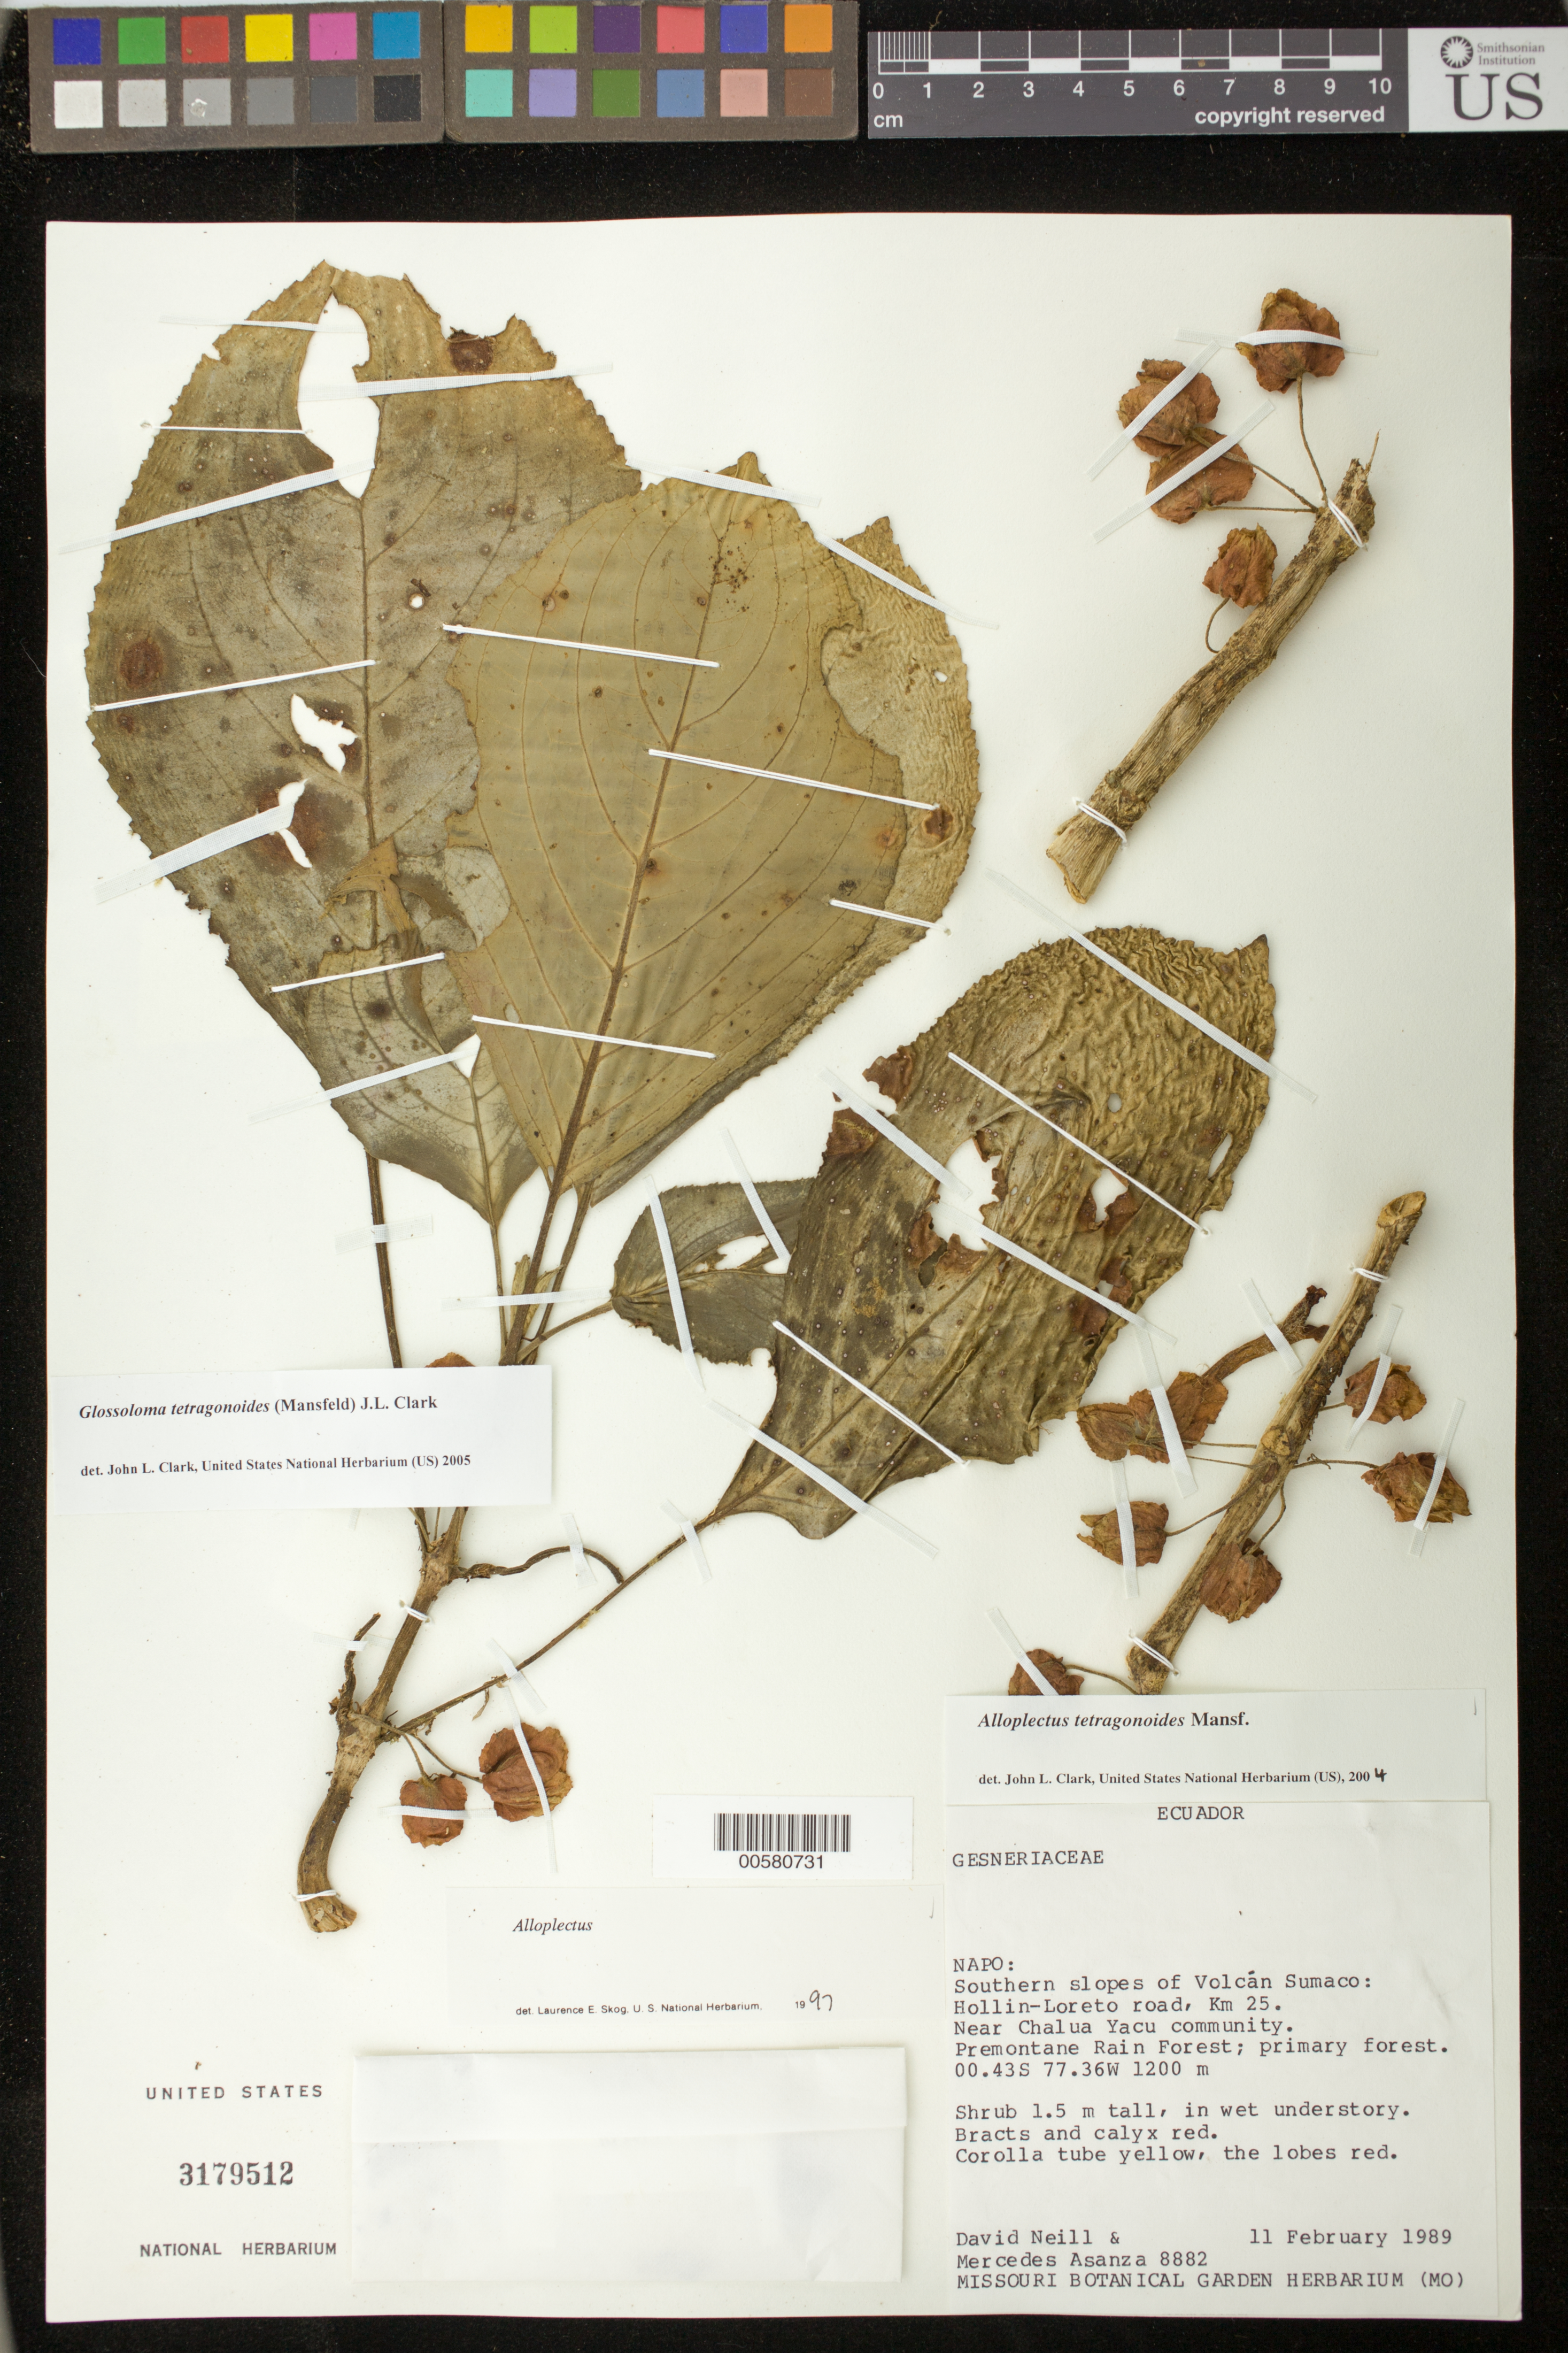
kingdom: Plantae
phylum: Tracheophyta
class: Magnoliopsida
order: Lamiales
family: Gesneriaceae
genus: Glossoloma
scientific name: Glossoloma tetragonoides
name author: (Mansf.) J.L. Clark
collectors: D. A. Neill & M. Asanza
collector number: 8882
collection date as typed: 11 Feb 1989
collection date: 1989-02-11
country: Ecuador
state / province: Napo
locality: Southern slopes of Volcán Sumaco: Hollin - Loreto road, km 25, near Chalua Yacu community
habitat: Premontane rain forest; primary forest; in wet understory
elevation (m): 1200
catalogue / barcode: US 3179512